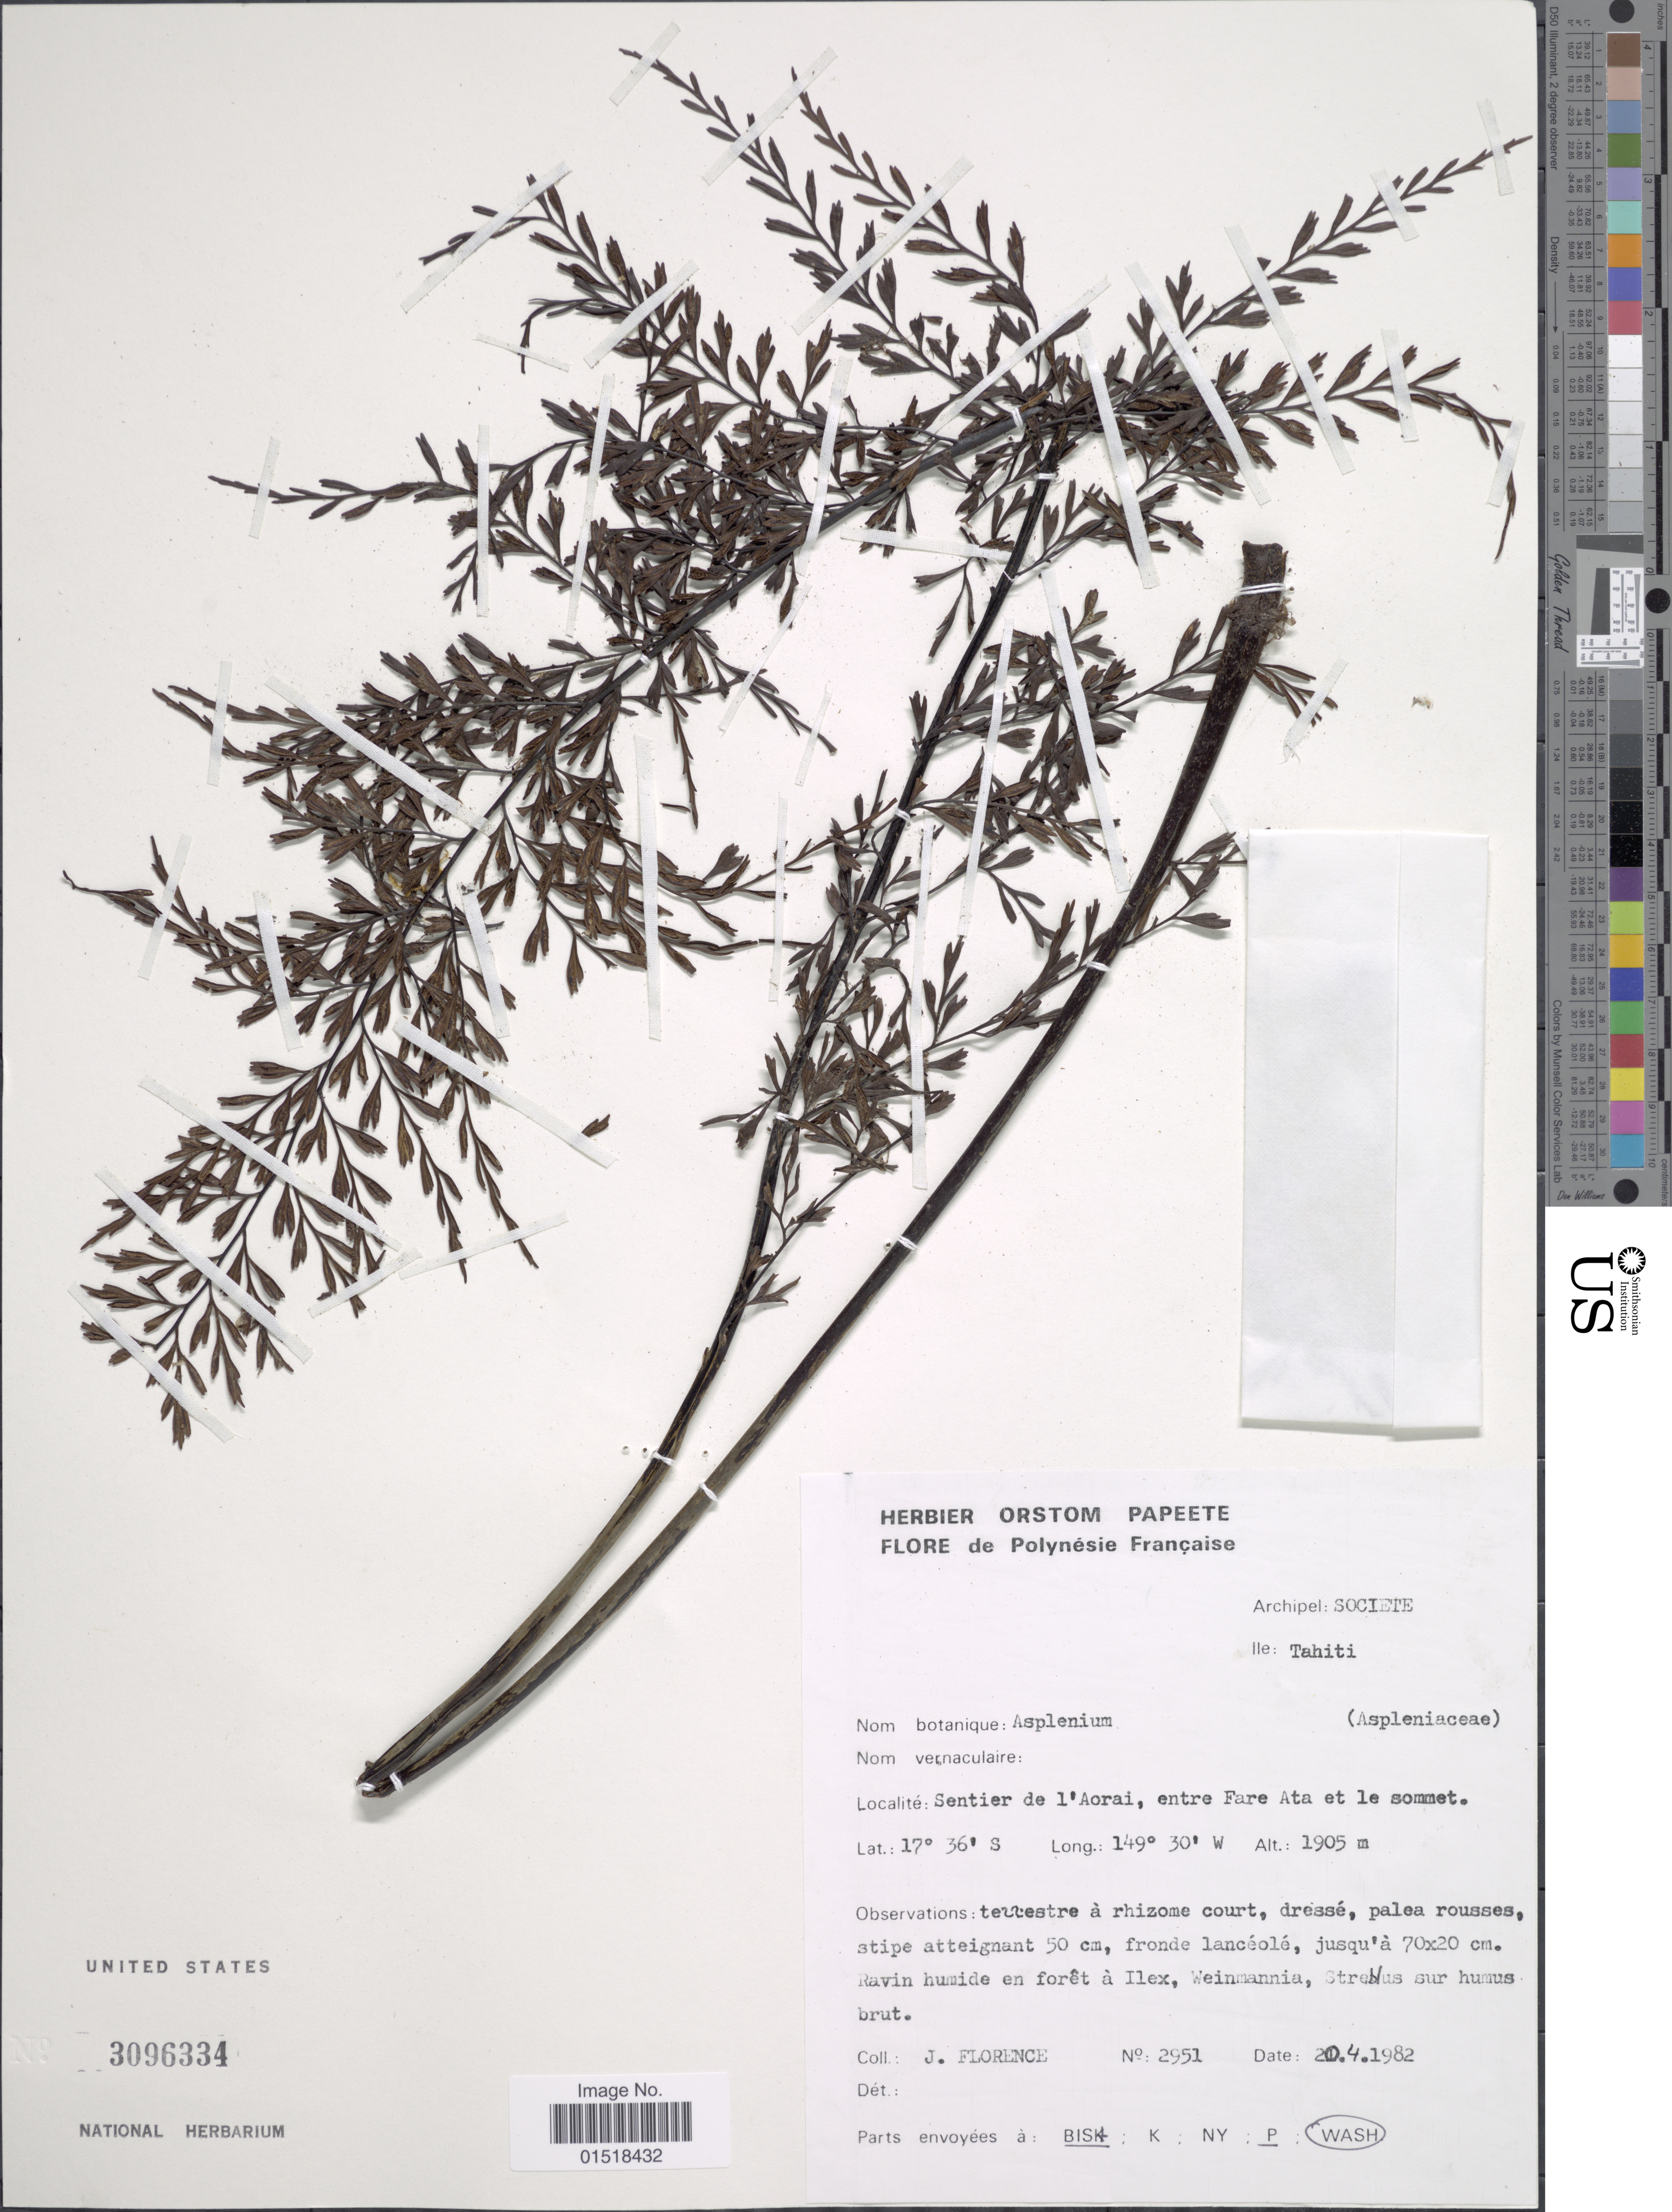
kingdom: Plantae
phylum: Tracheophyta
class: Polypodiopsida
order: Polypodiales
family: Aspleniaceae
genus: Asplenium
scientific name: Asplenium aethiopicum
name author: (Burm. f.) Bech.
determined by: Florence, J.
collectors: J. Florence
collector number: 2951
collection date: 1982-04-20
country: French Polynesia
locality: Archipel: Societe. Ile: Tahiti. Sentier de l'Aorai, entre Fare Atat et le sommet.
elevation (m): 1905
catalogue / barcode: US 3096334